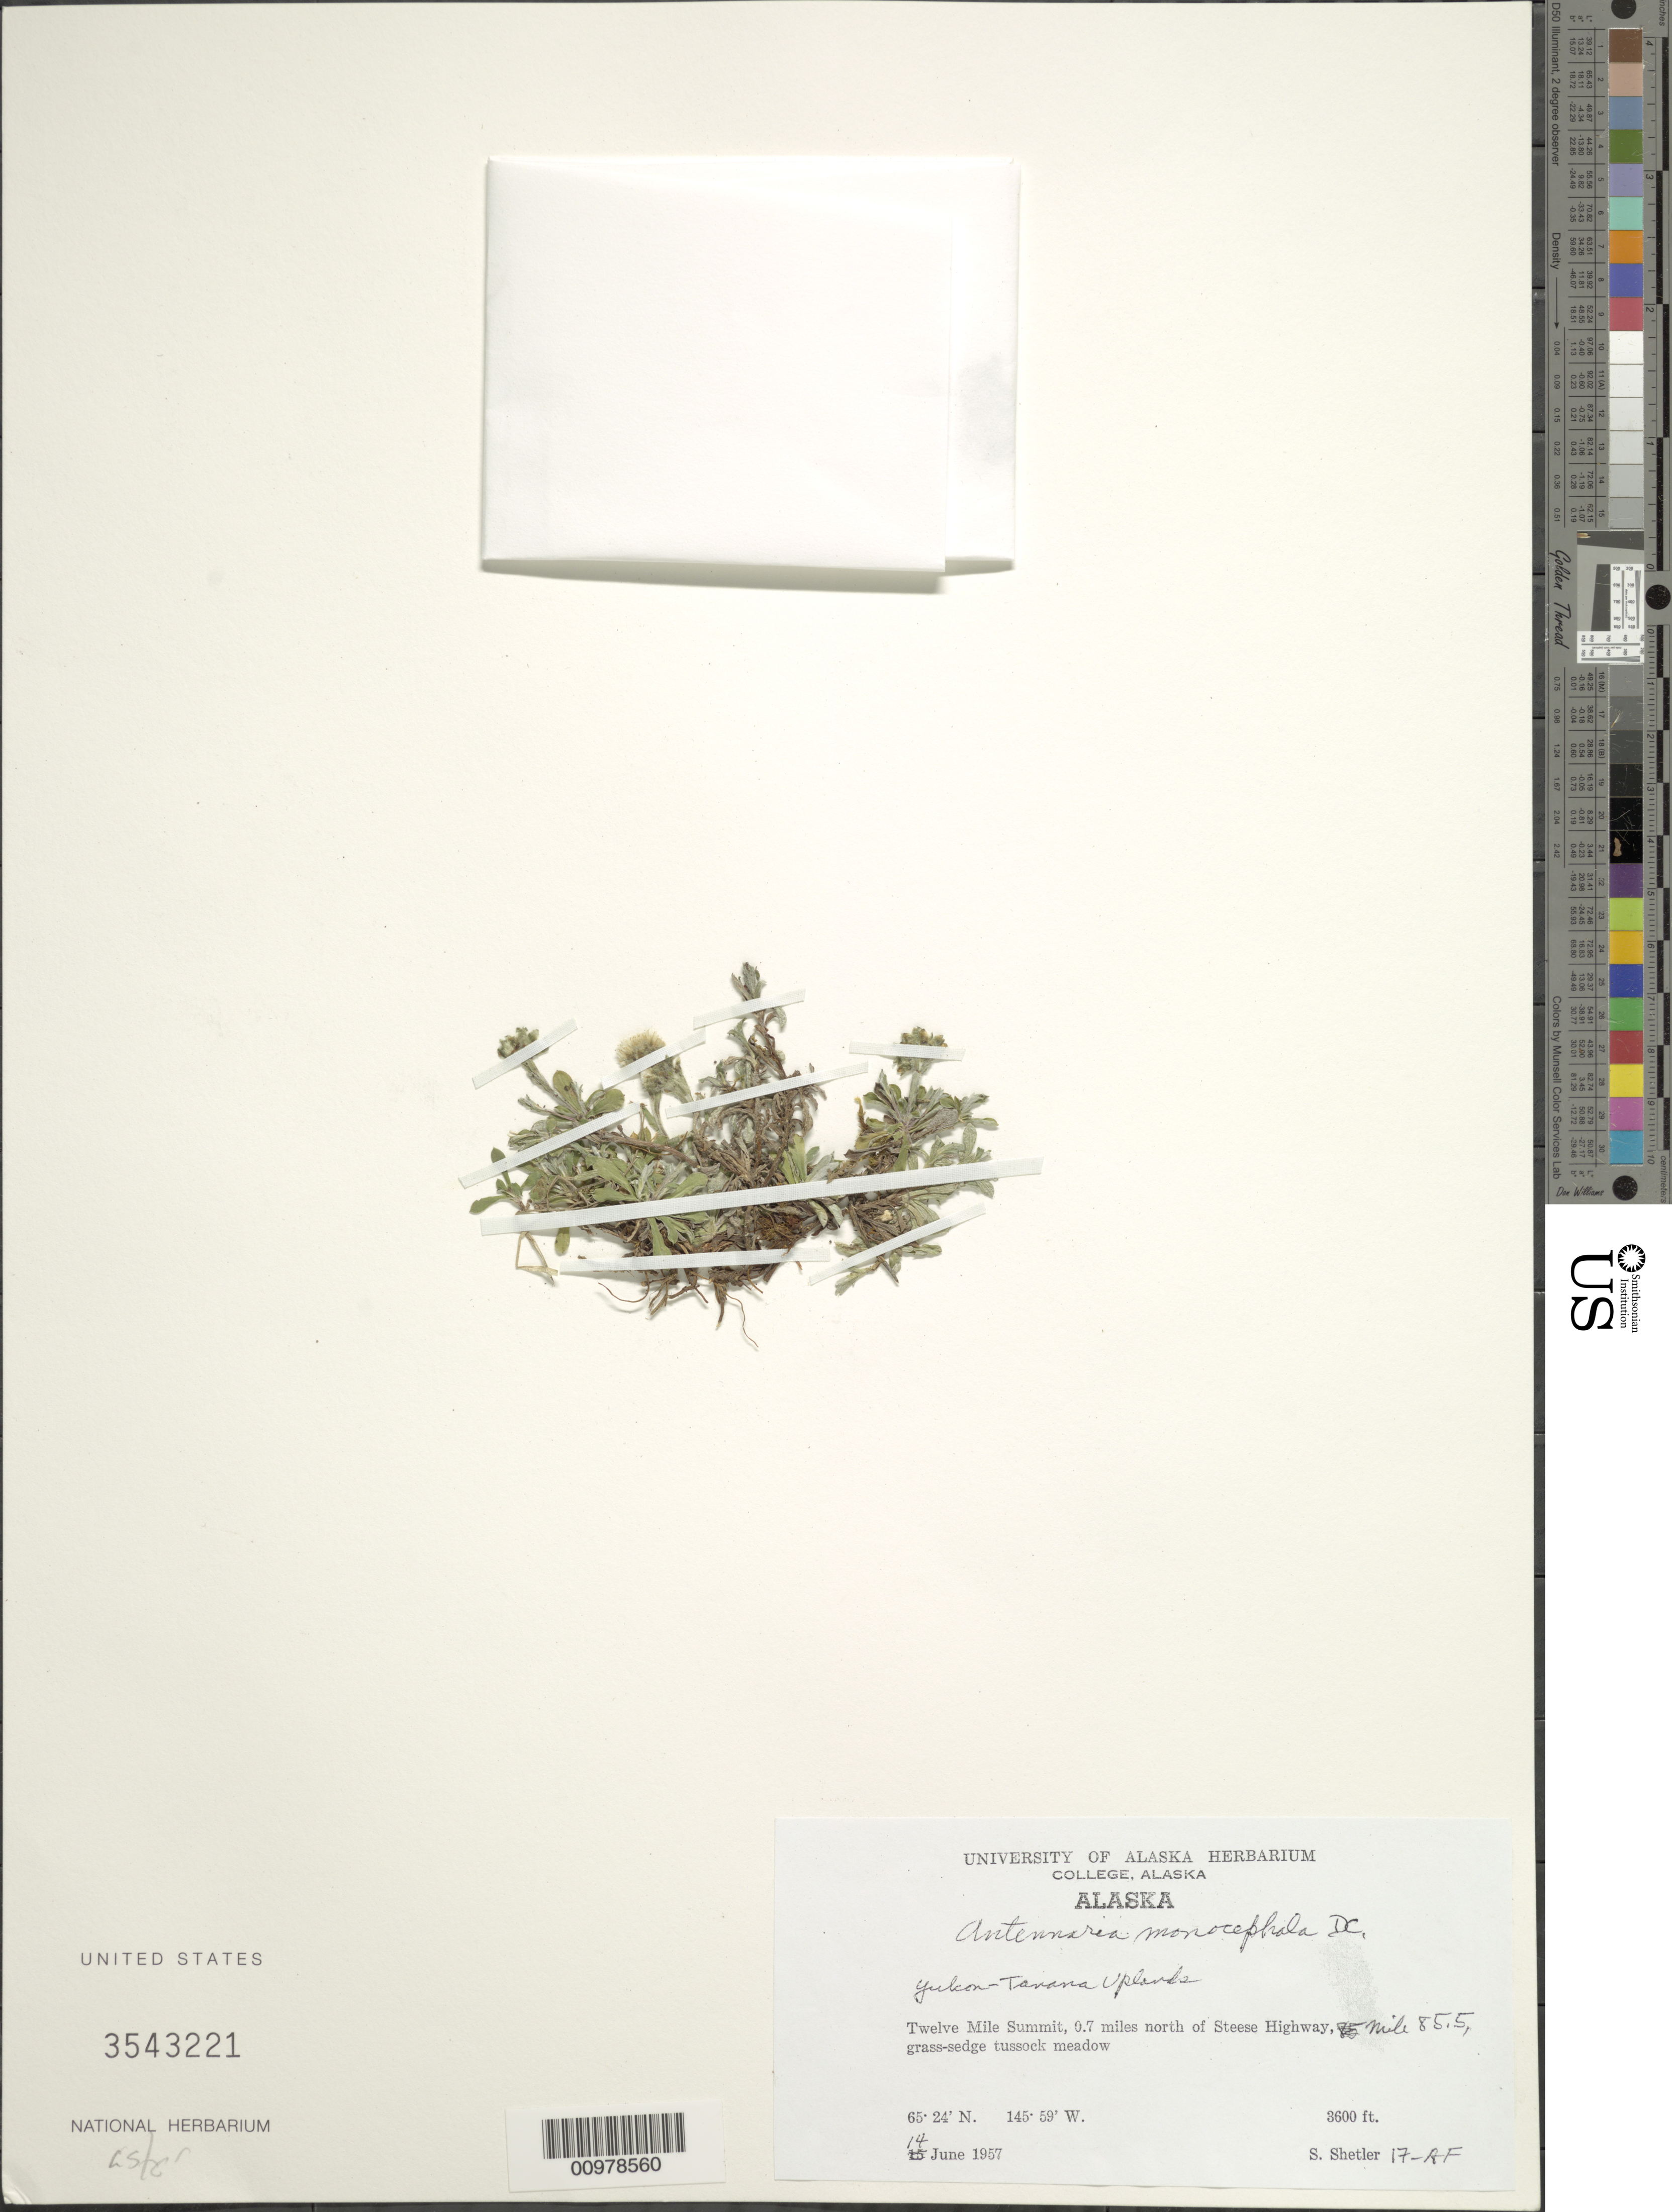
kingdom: Plantae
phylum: Tracheophyta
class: Magnoliopsida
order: Asterales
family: Asteraceae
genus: Antennaria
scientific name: Antennaria monocephala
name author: DC.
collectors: S. Shetler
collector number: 17-AF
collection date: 1957-06-14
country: United States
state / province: Alaska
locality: Yukon-Tanana Uplands, Twelve Mile Summit, 0.7 miles north of Steese Highway, mile 85.5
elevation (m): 1067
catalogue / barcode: US 3543221